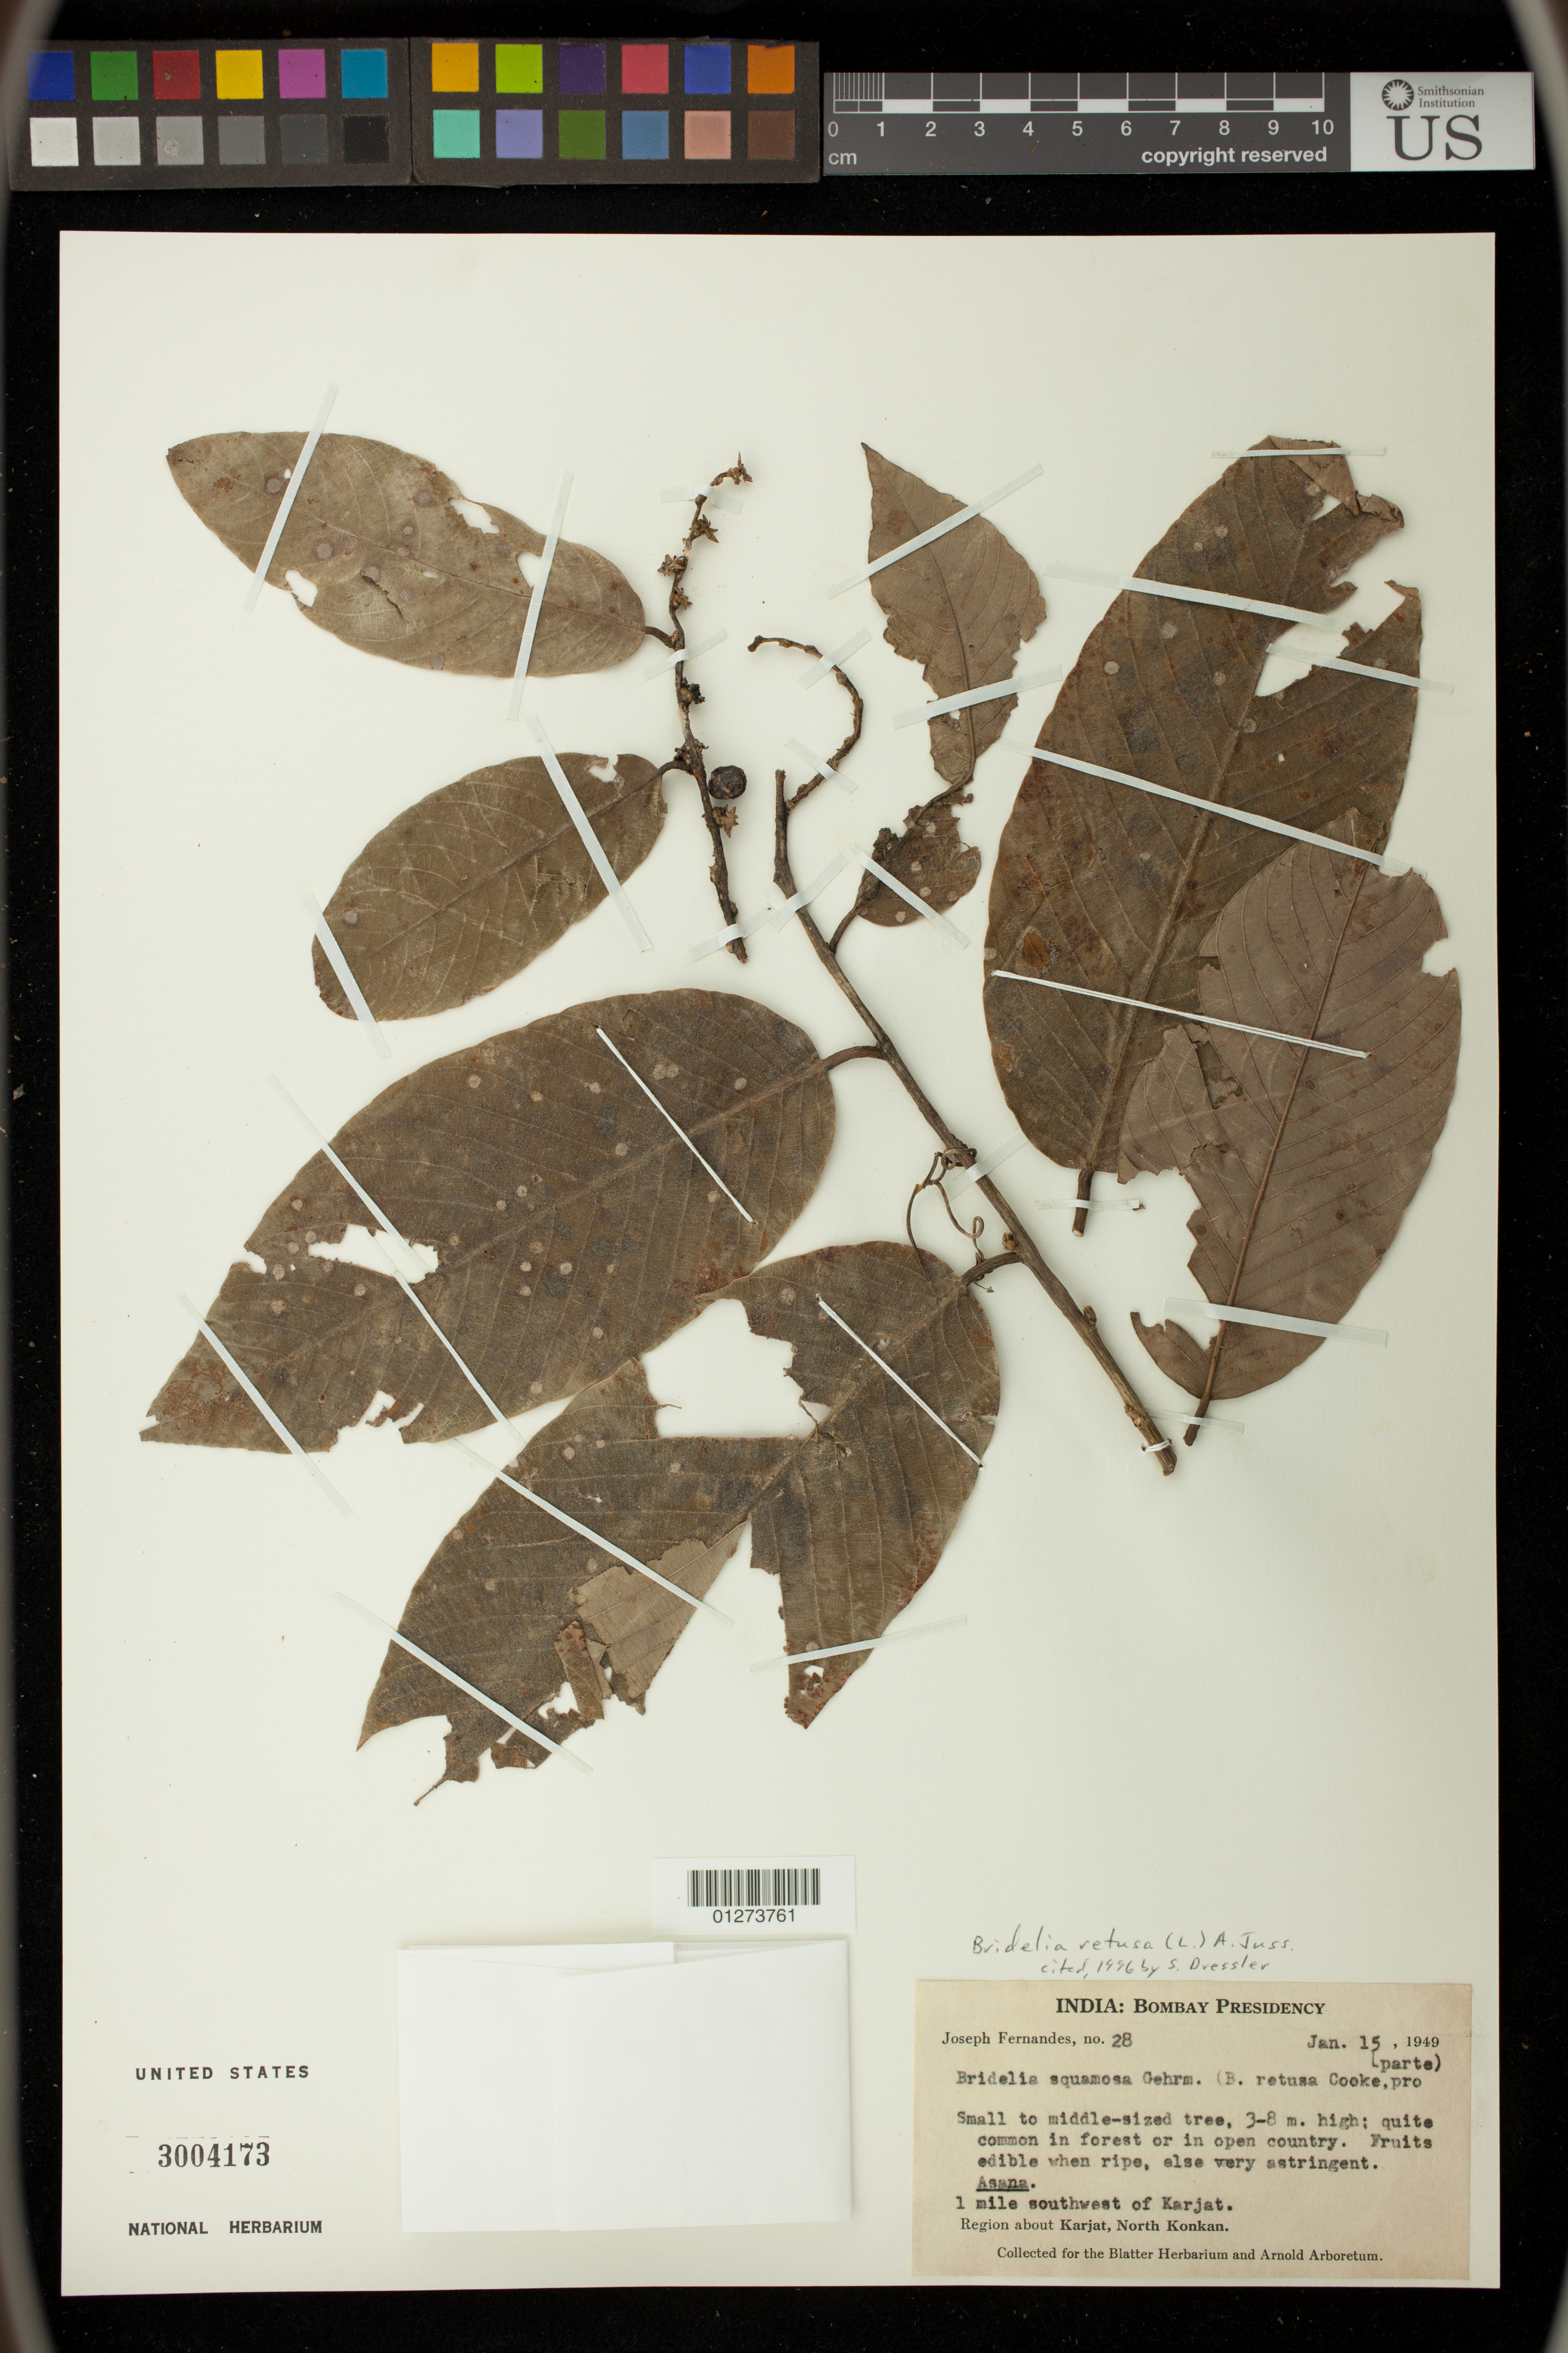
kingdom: Plantae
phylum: Tracheophyta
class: Magnoliopsida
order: Malpighiales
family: Phyllanthaceae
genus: Bridelia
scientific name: Bridelia retusa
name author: (L.) A. Juss.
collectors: J. Fernandes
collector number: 28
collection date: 1949-01-15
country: India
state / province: Maharashtra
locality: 1 mile southwest of Karjat. Region about Karjat, North Konkan.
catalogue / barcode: US 3004173